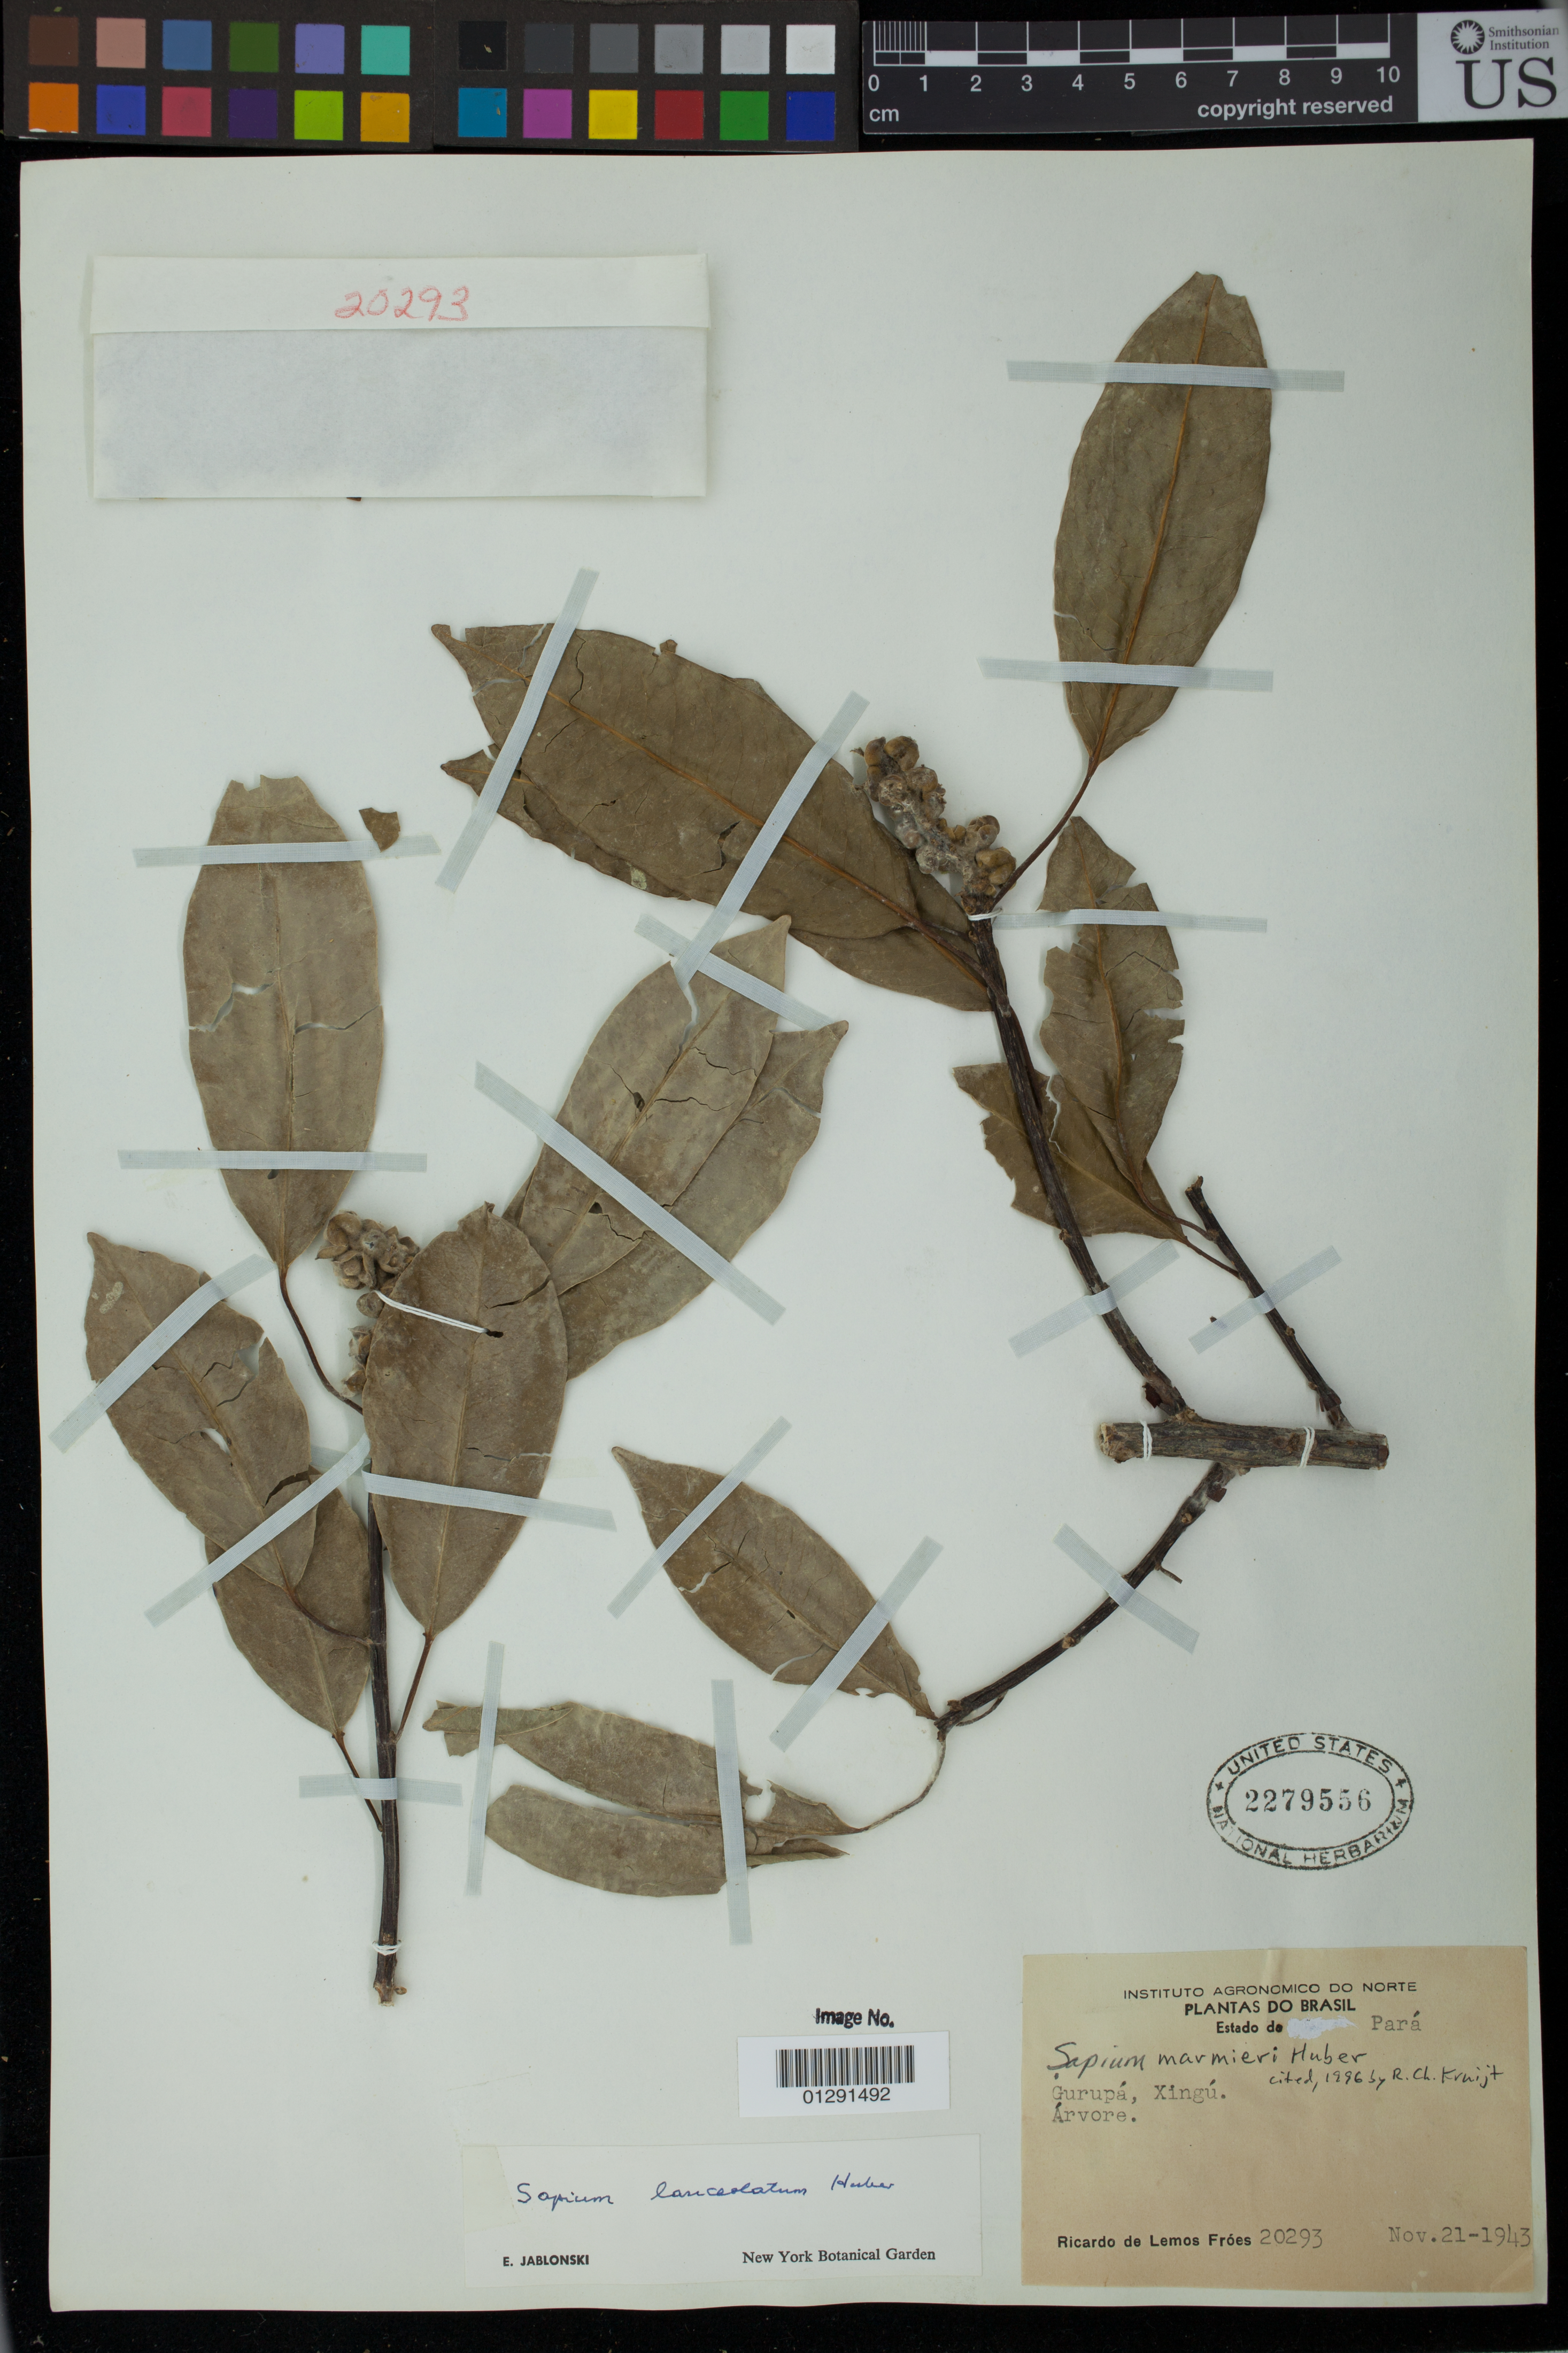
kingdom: Plantae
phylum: Tracheophyta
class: Magnoliopsida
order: Malpighiales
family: Euphorbiaceae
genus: Sapium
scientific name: Sapium marmieri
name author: Huber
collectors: R. L. Fróes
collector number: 20293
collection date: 1943-11-21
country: Brazil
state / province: Para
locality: Gurupa, Xingu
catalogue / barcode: US 2279556